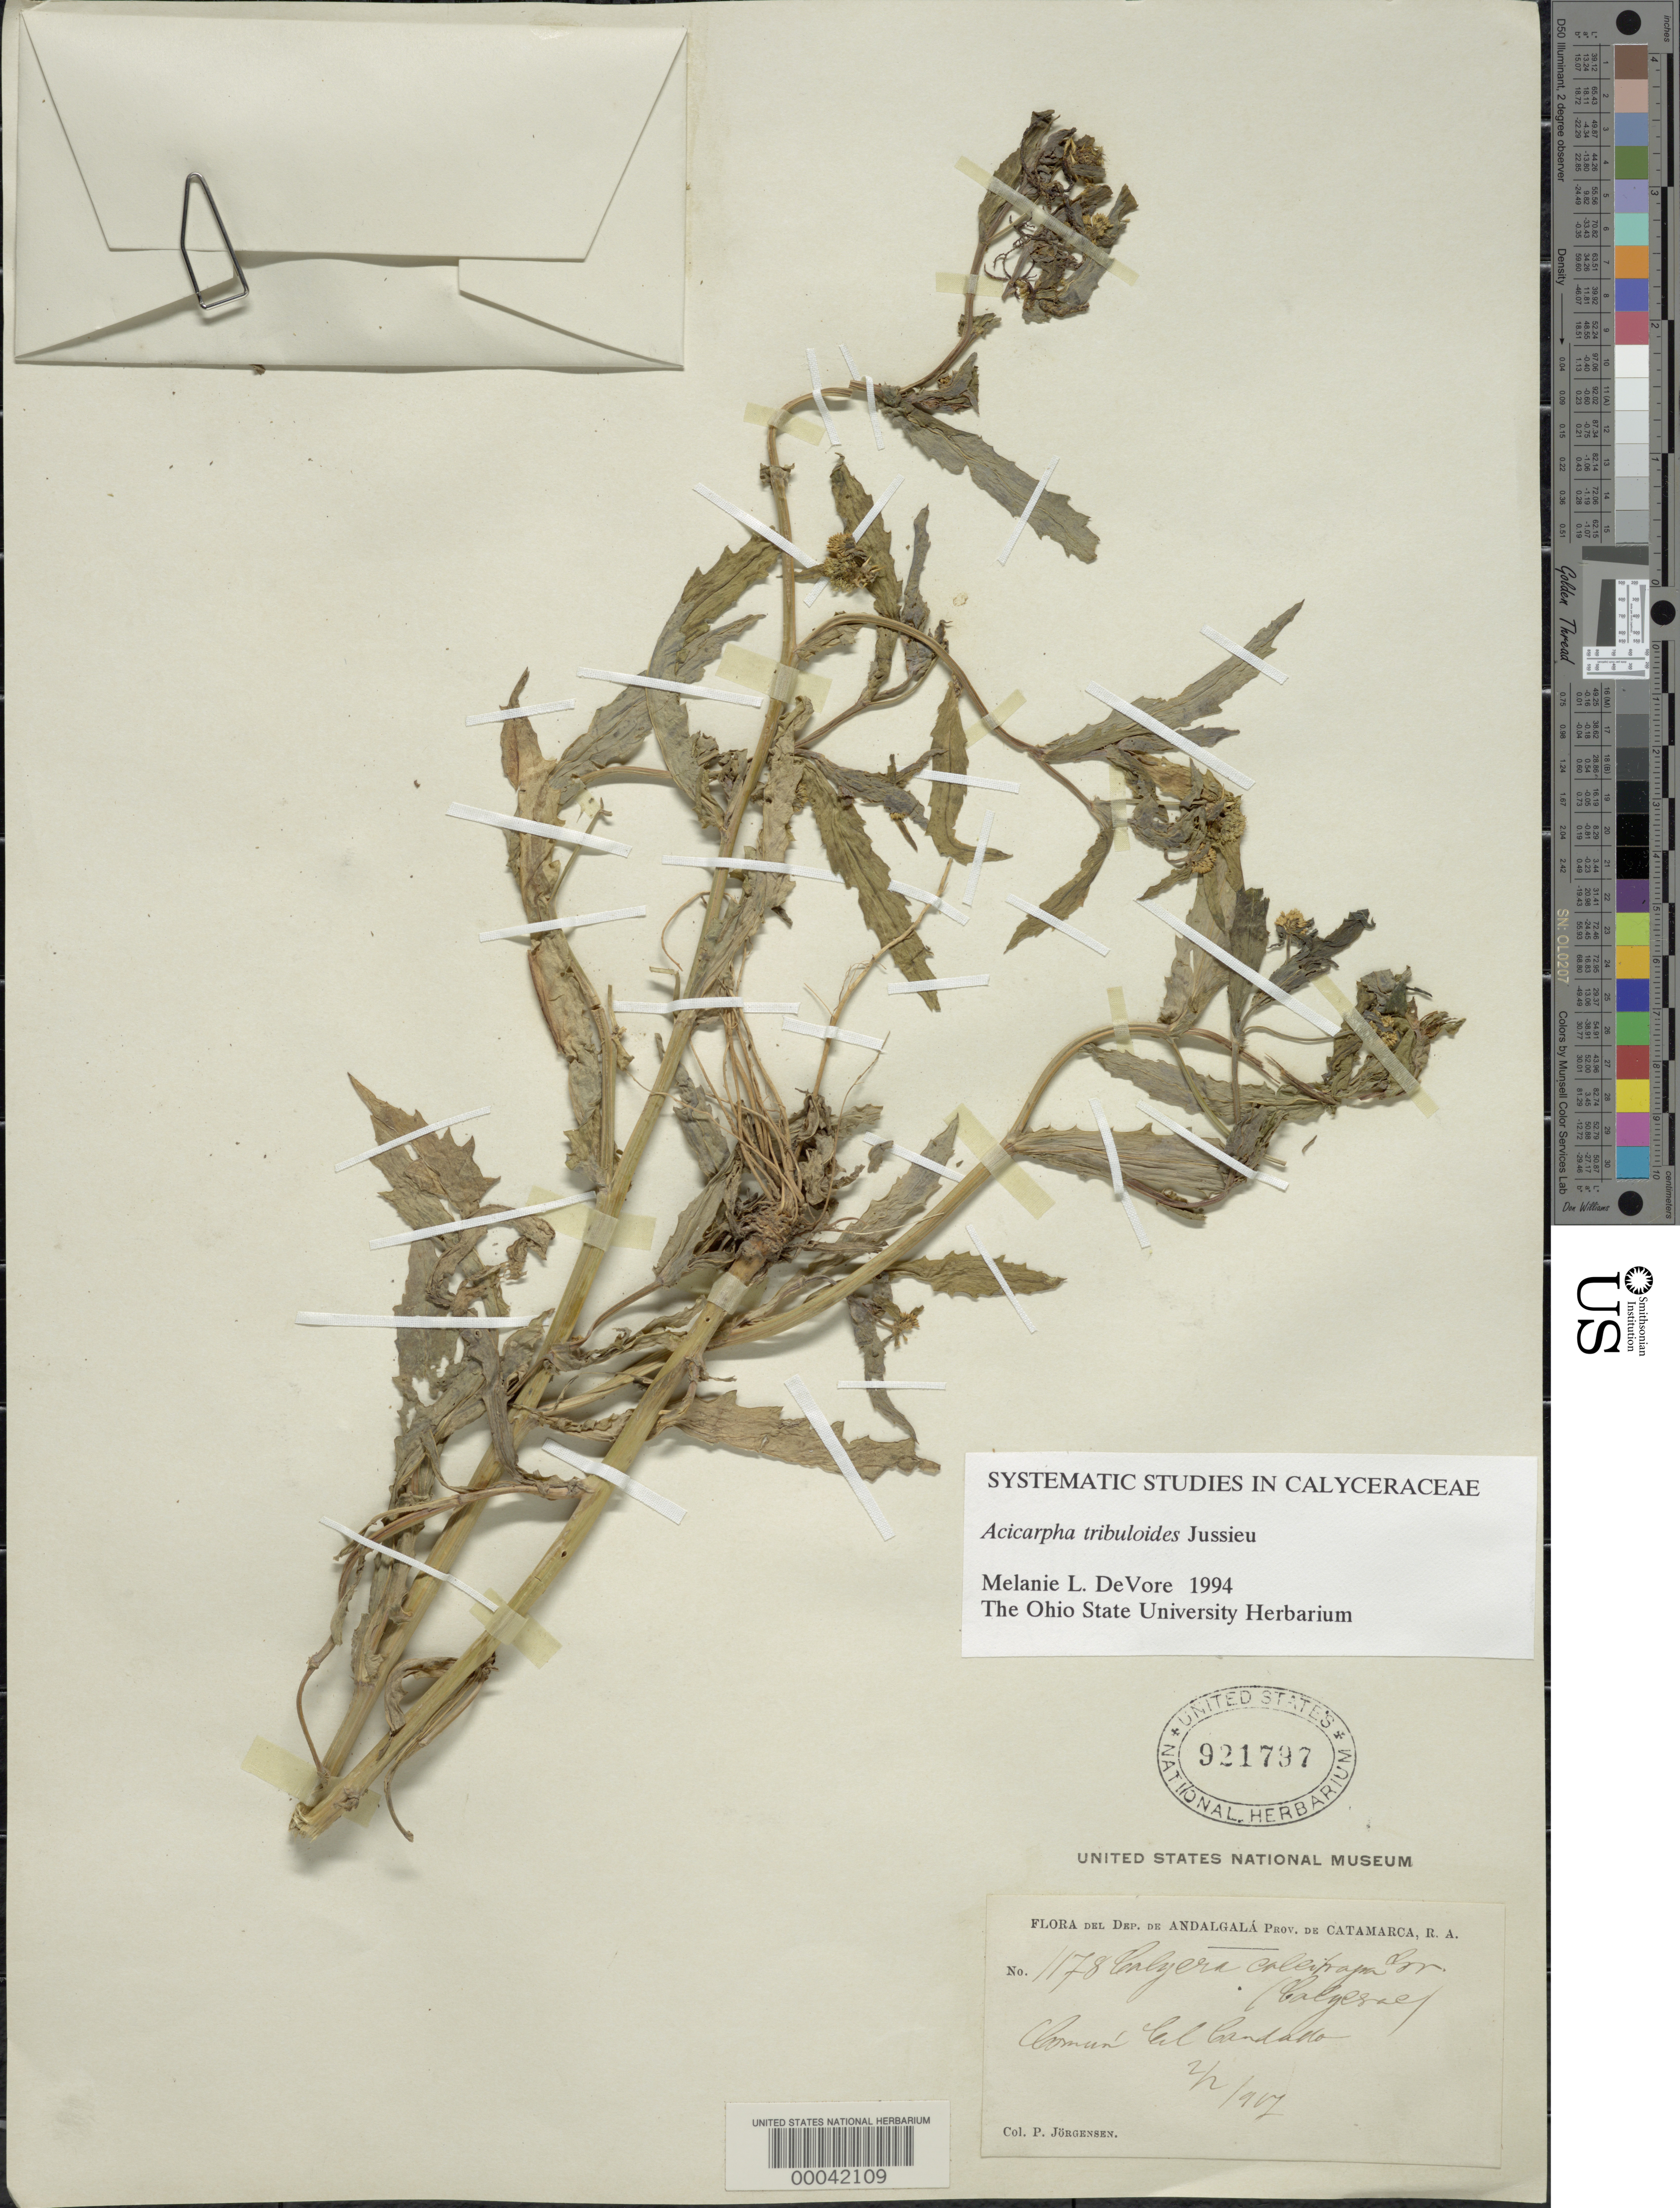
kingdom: Plantae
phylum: Tracheophyta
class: Magnoliopsida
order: Asterales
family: Calyceraceae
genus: Acicarpha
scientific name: Acicarpha tribuloides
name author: Juss.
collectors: P. Jorgensen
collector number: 1178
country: Argentina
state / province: Catamarca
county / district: Andalgalá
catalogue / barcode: US 921797